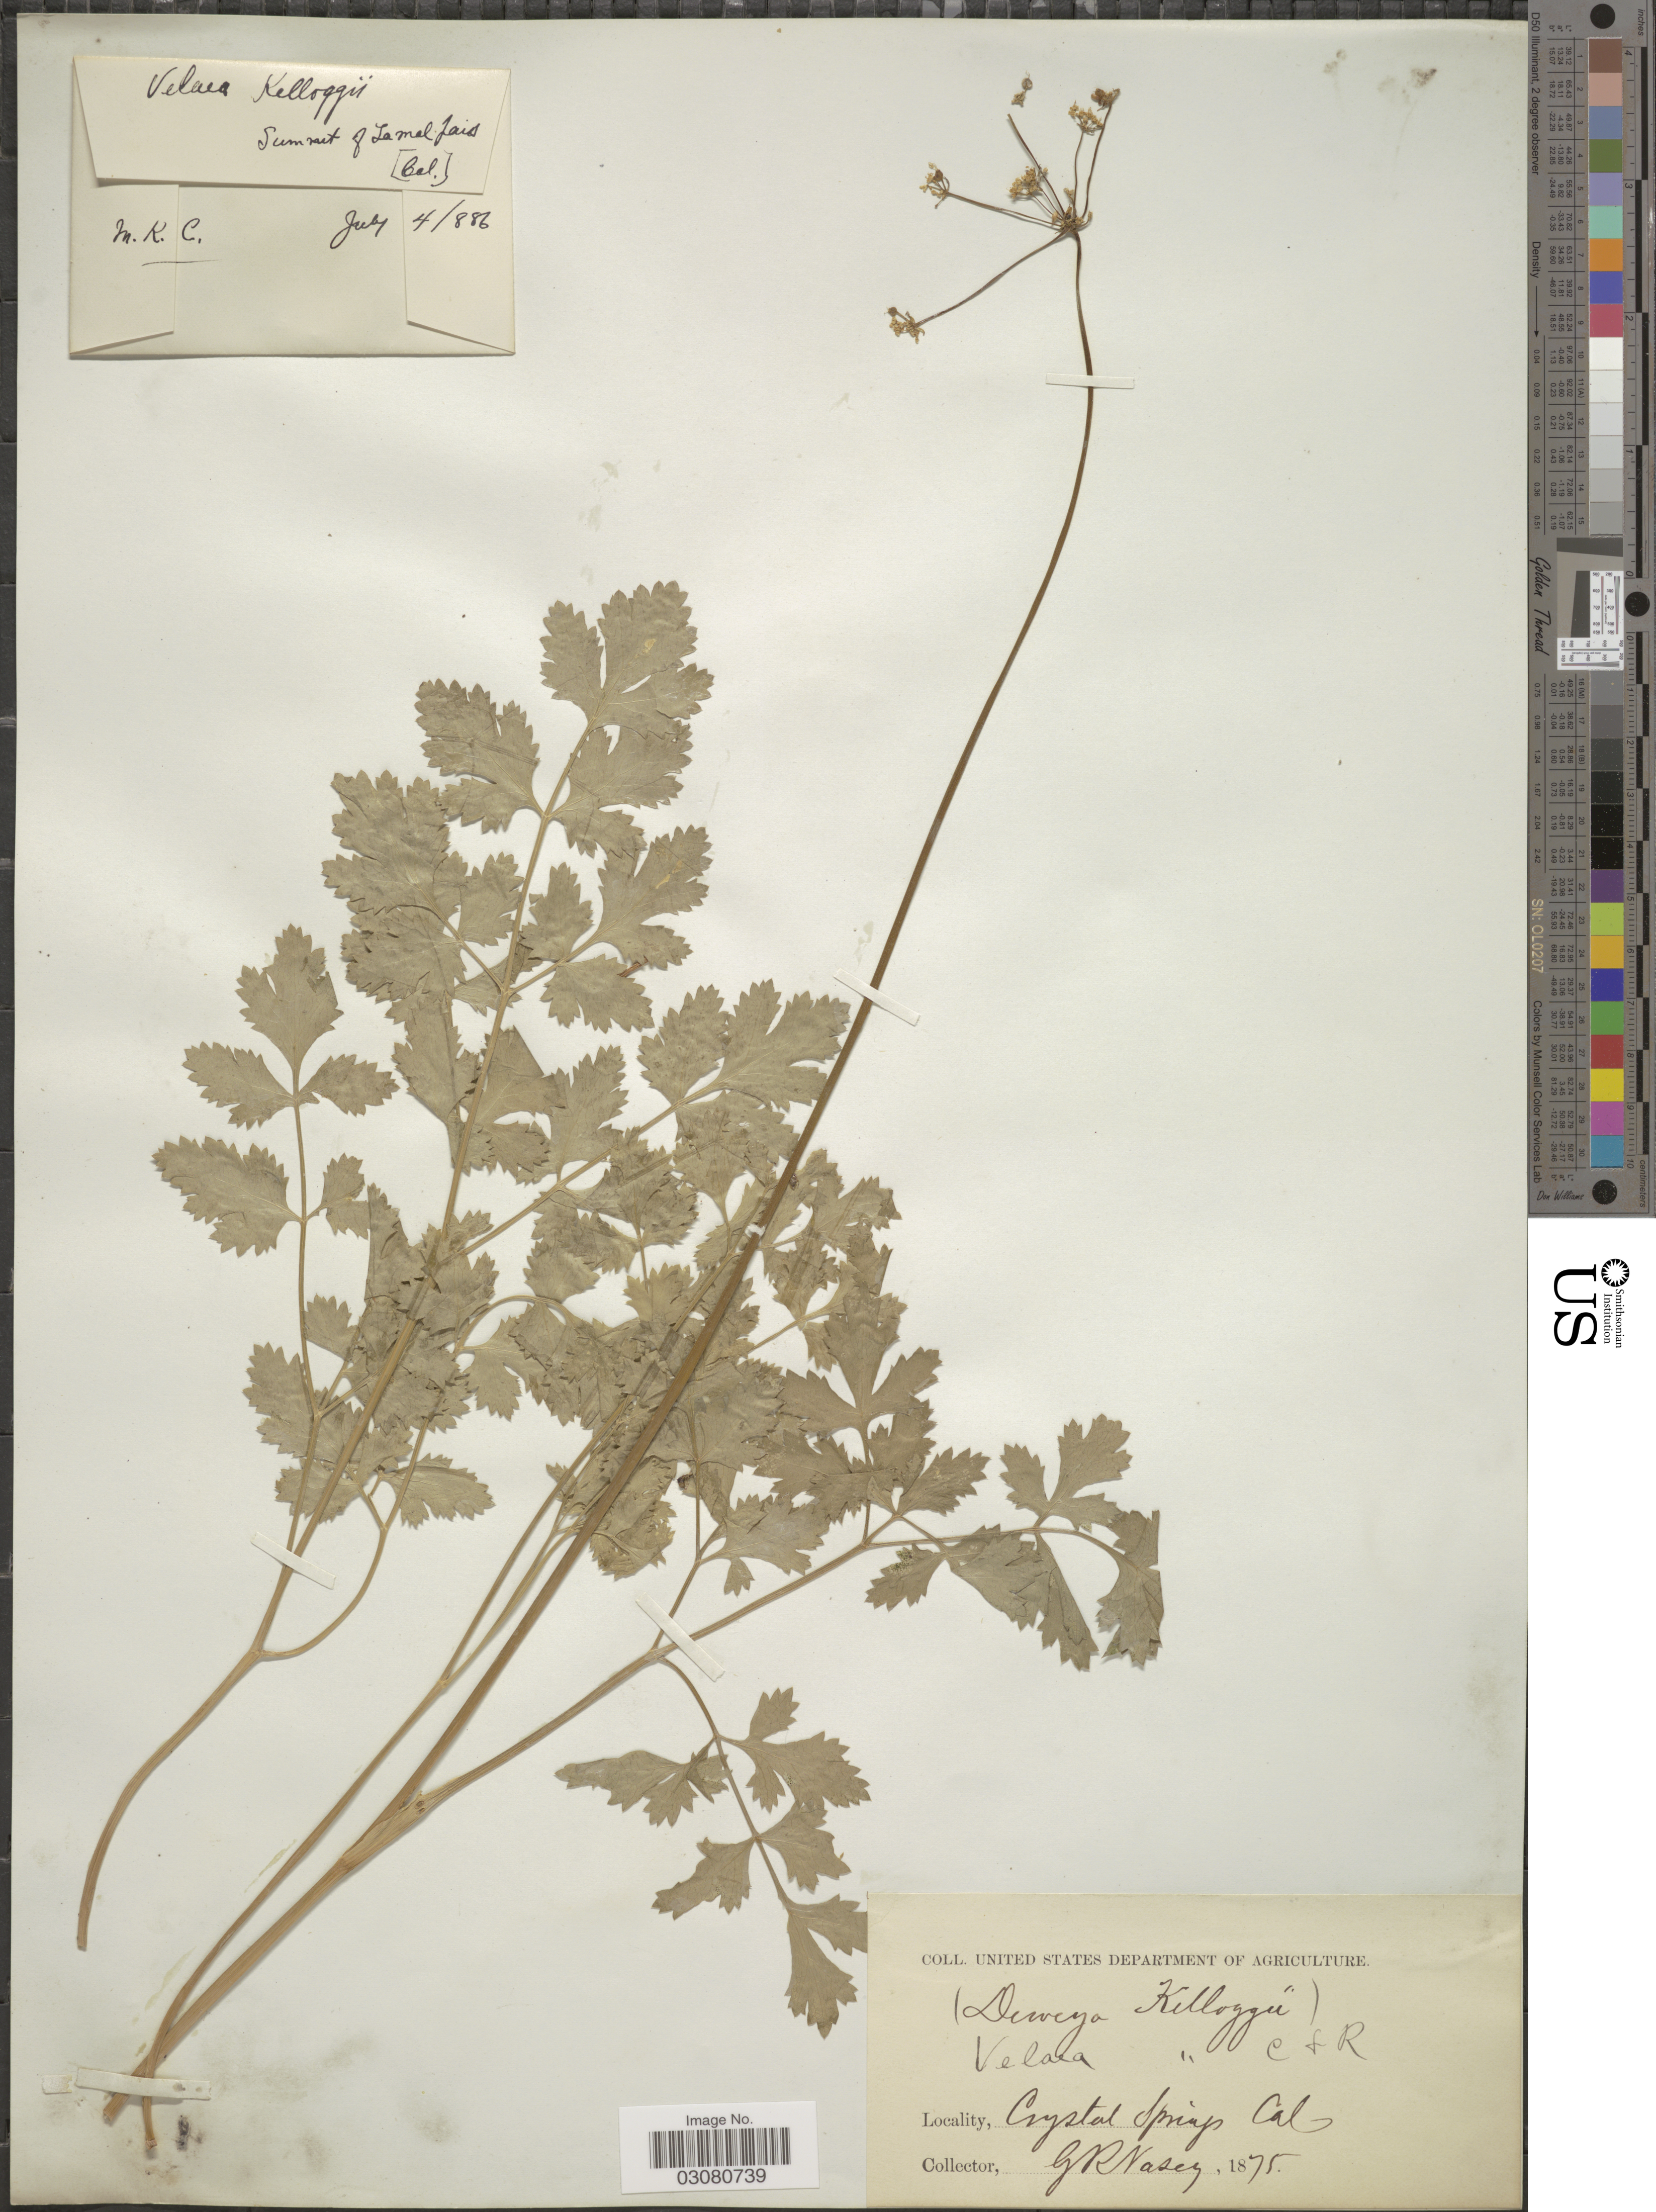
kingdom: Plantae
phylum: Tracheophyta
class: Magnoliopsida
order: Apiales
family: Apiaceae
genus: Drudeophytum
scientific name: Drudeophytum kelloggii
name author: (A. Gray) J.M. Coult. & Rose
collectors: G. R. Vasey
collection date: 1875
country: United States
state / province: California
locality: Crystal Springs Cal.